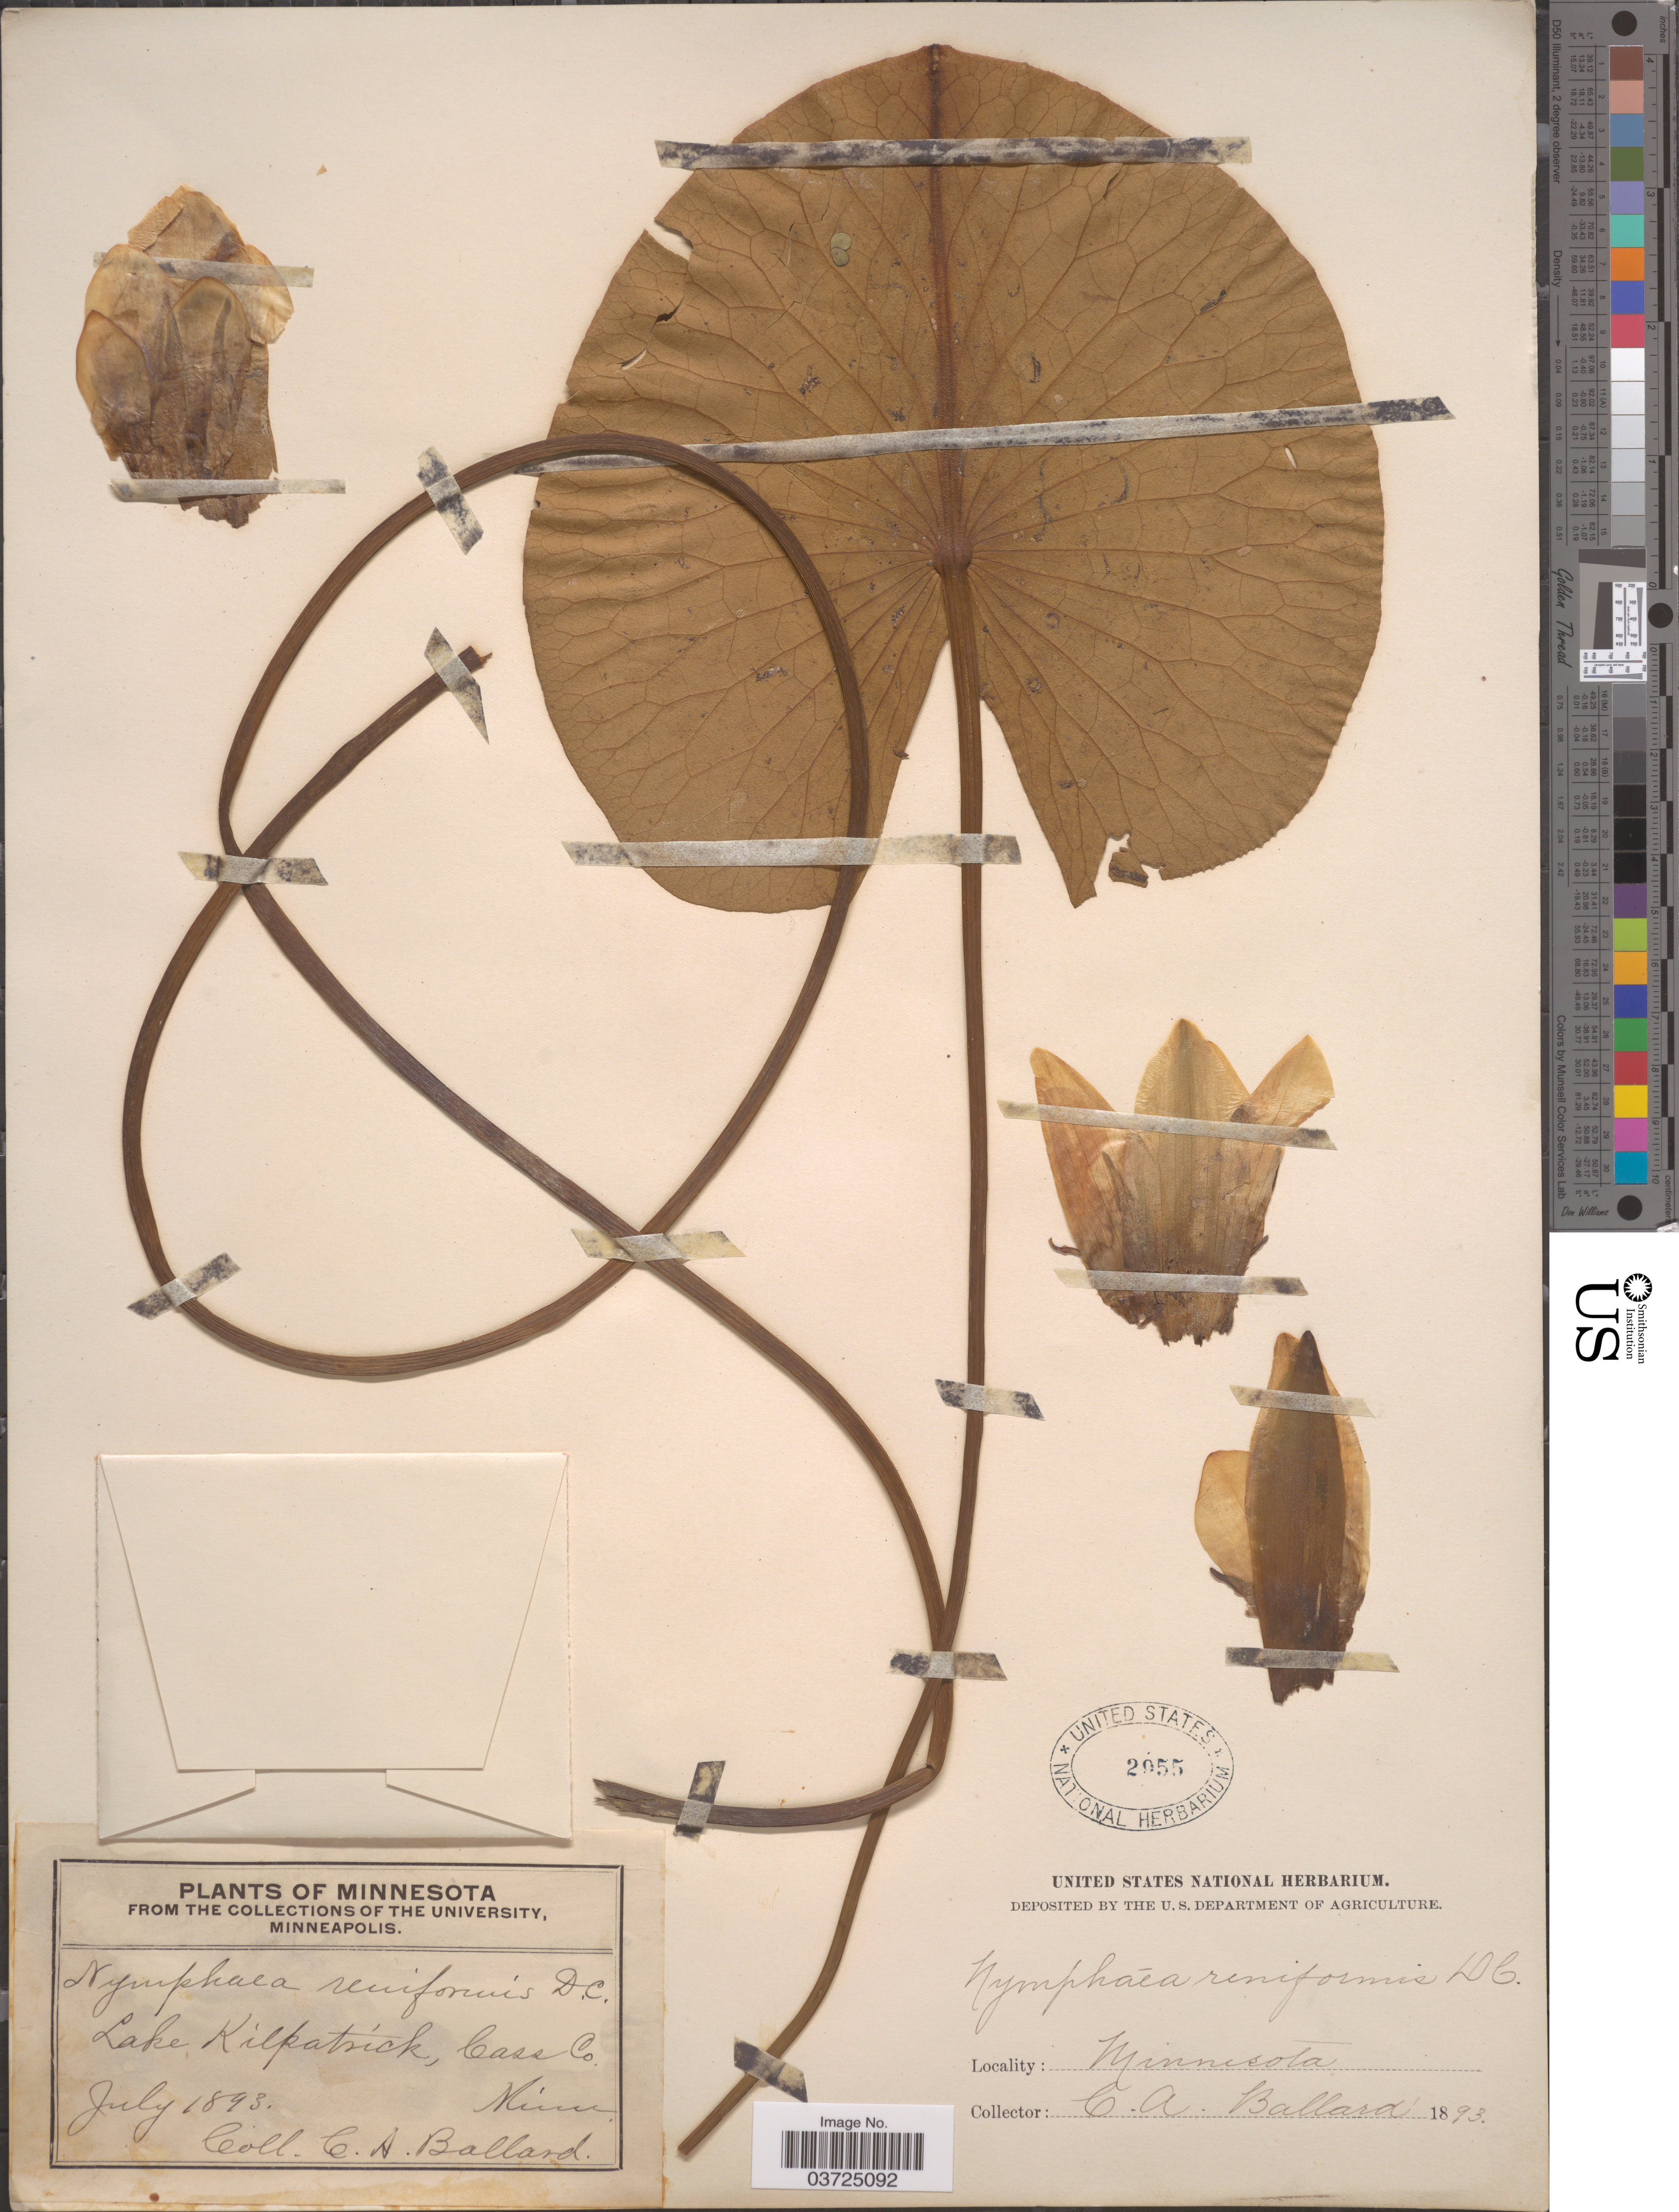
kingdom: Plantae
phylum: Tracheophyta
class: Magnoliopsida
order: Nymphaeales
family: Nymphaeaceae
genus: Nymphaea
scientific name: Nymphaea reniformis Walter, nom. rejic.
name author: Walter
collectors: C. A. Ballard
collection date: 1893-07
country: United States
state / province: Minnesota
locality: Lake Kilpatrick, Cass Co.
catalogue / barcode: US 2955